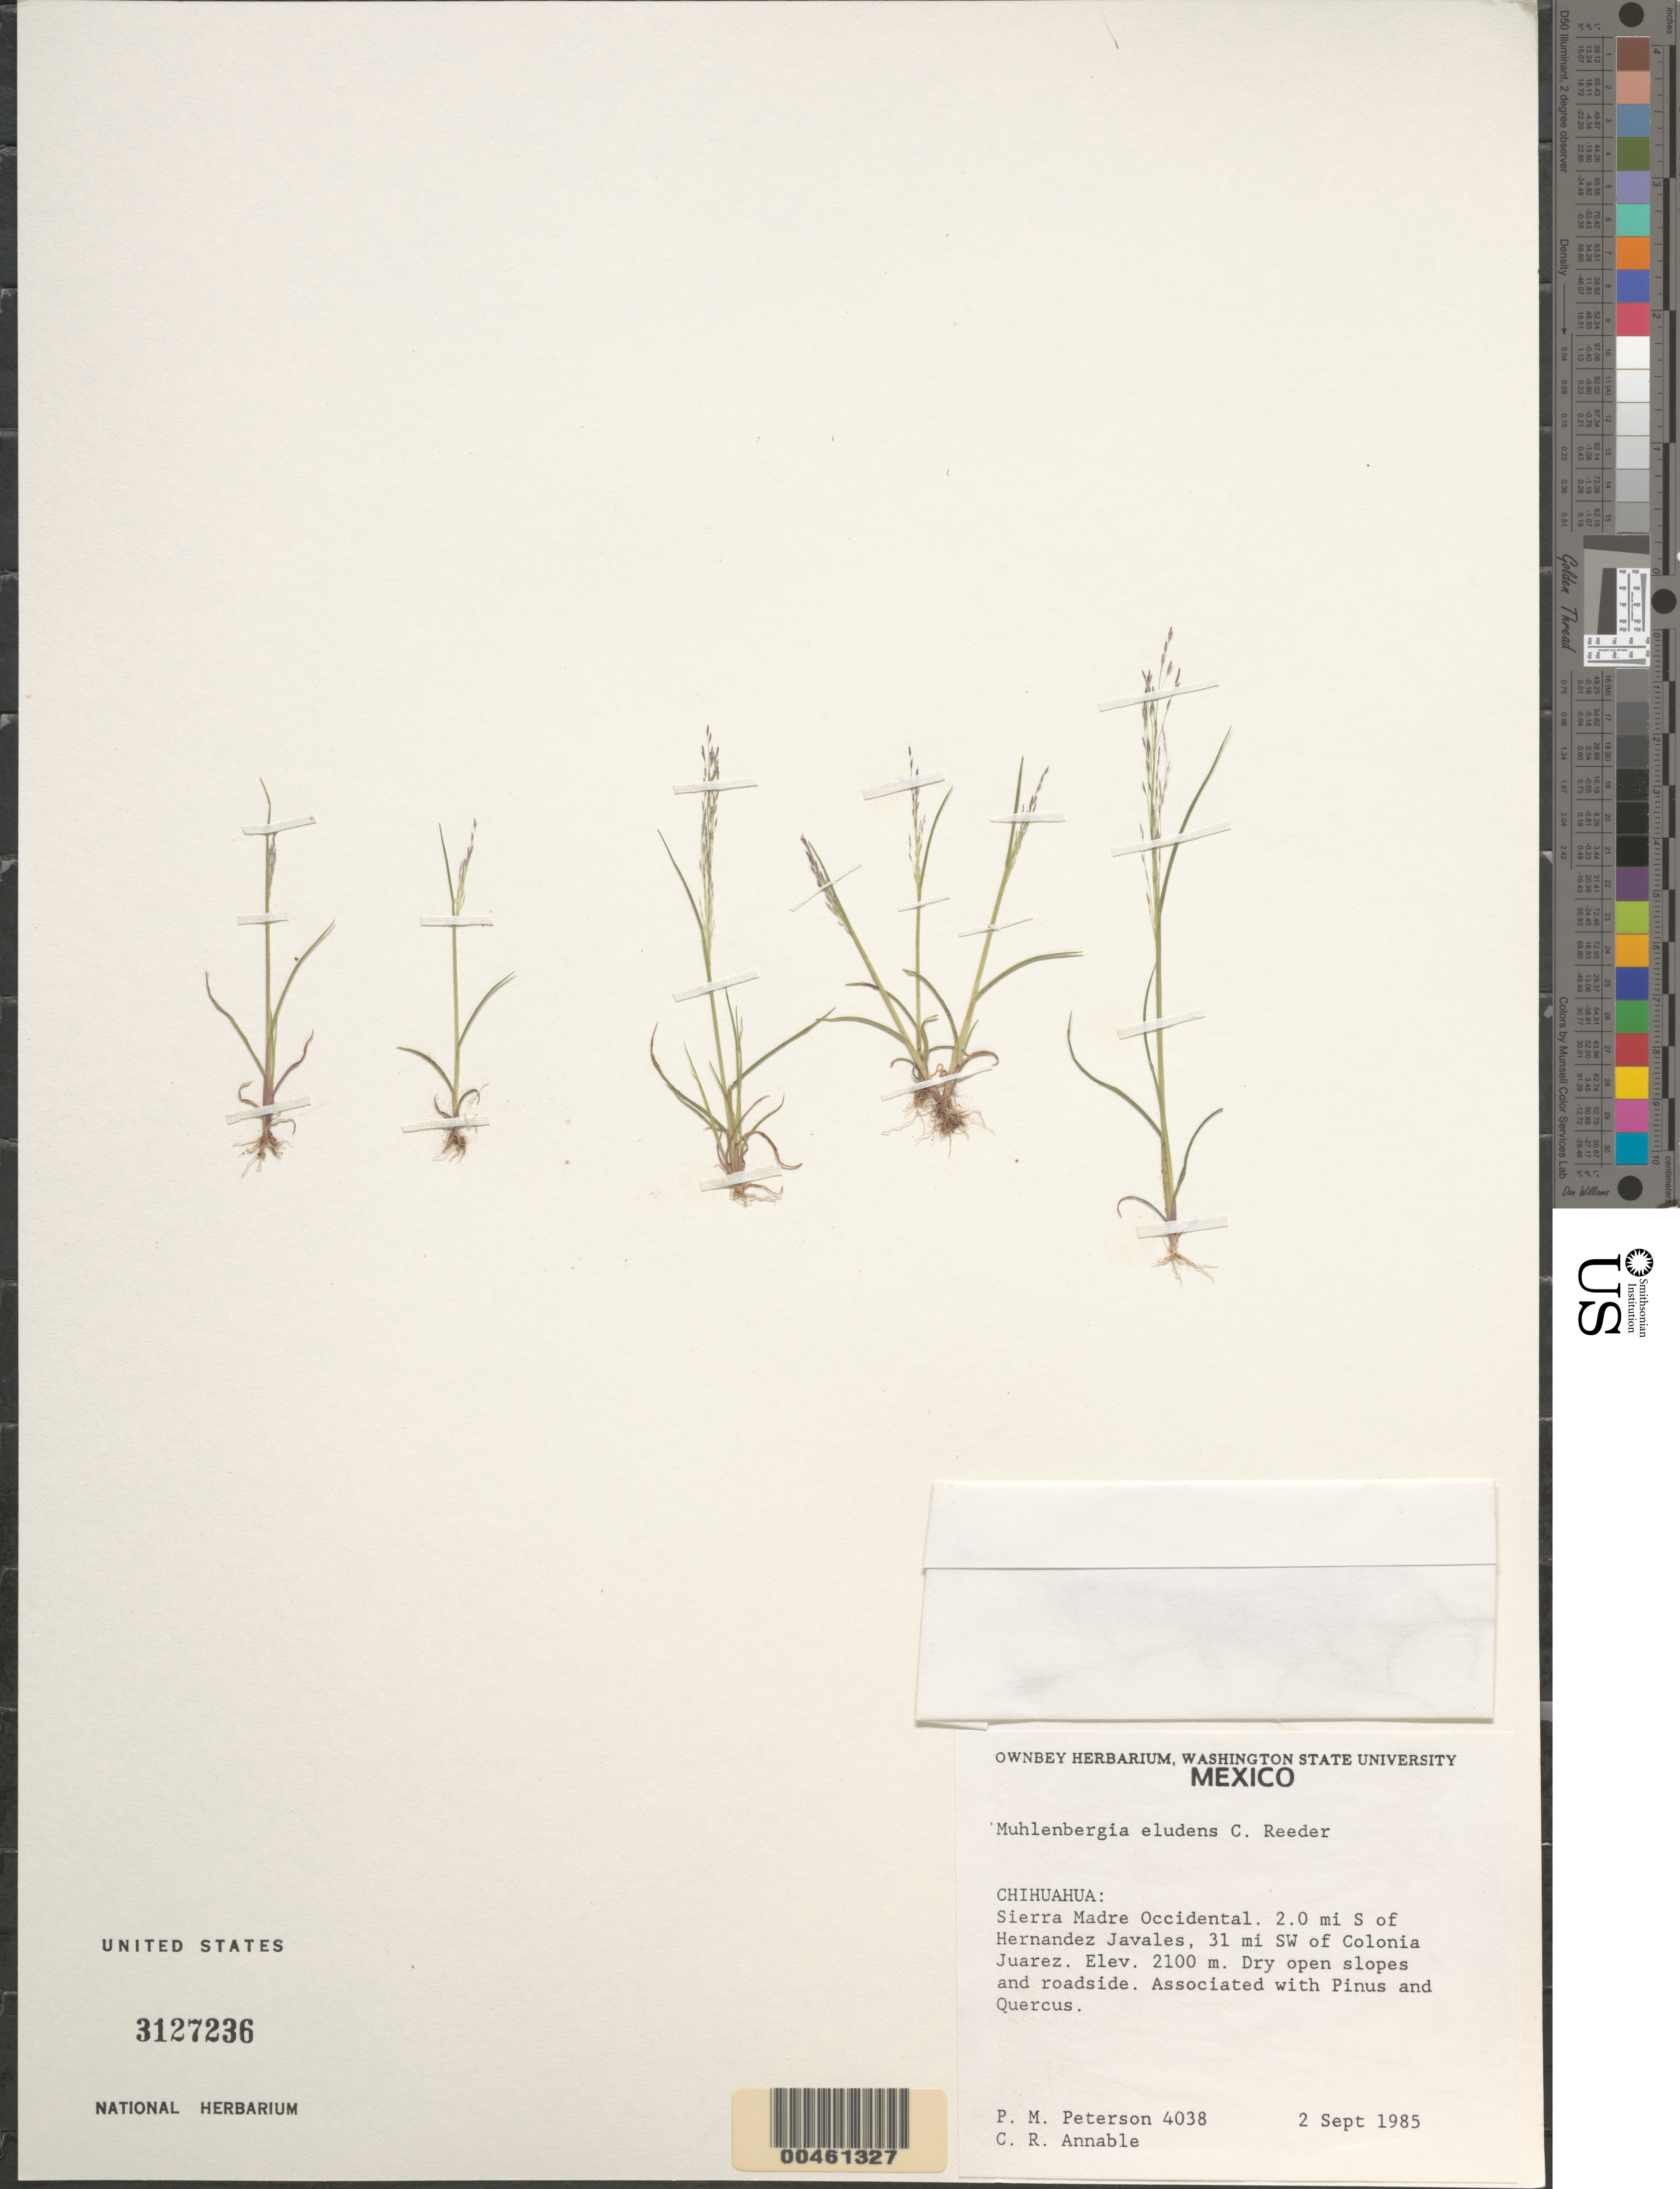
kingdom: Plantae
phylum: Tracheophyta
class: Liliopsida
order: Poales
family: Poaceae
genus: Muhlenbergia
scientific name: Muhlenbergia eludens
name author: C. Reeder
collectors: P. M. Peterson & C. R. Annable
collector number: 04038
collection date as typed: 02 Sep 1985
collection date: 1985-09-02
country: Mexico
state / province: Chihuahua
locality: Sierra Madre Occidental, 2.0 miles S of Hernandez Javales, 31 miles SW of Colonia Juarez.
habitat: Dry open slopes and roadside, associated with Pinus and Quercus. A few Muhlenbergia minutissima in area.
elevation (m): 2100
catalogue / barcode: US 3127236